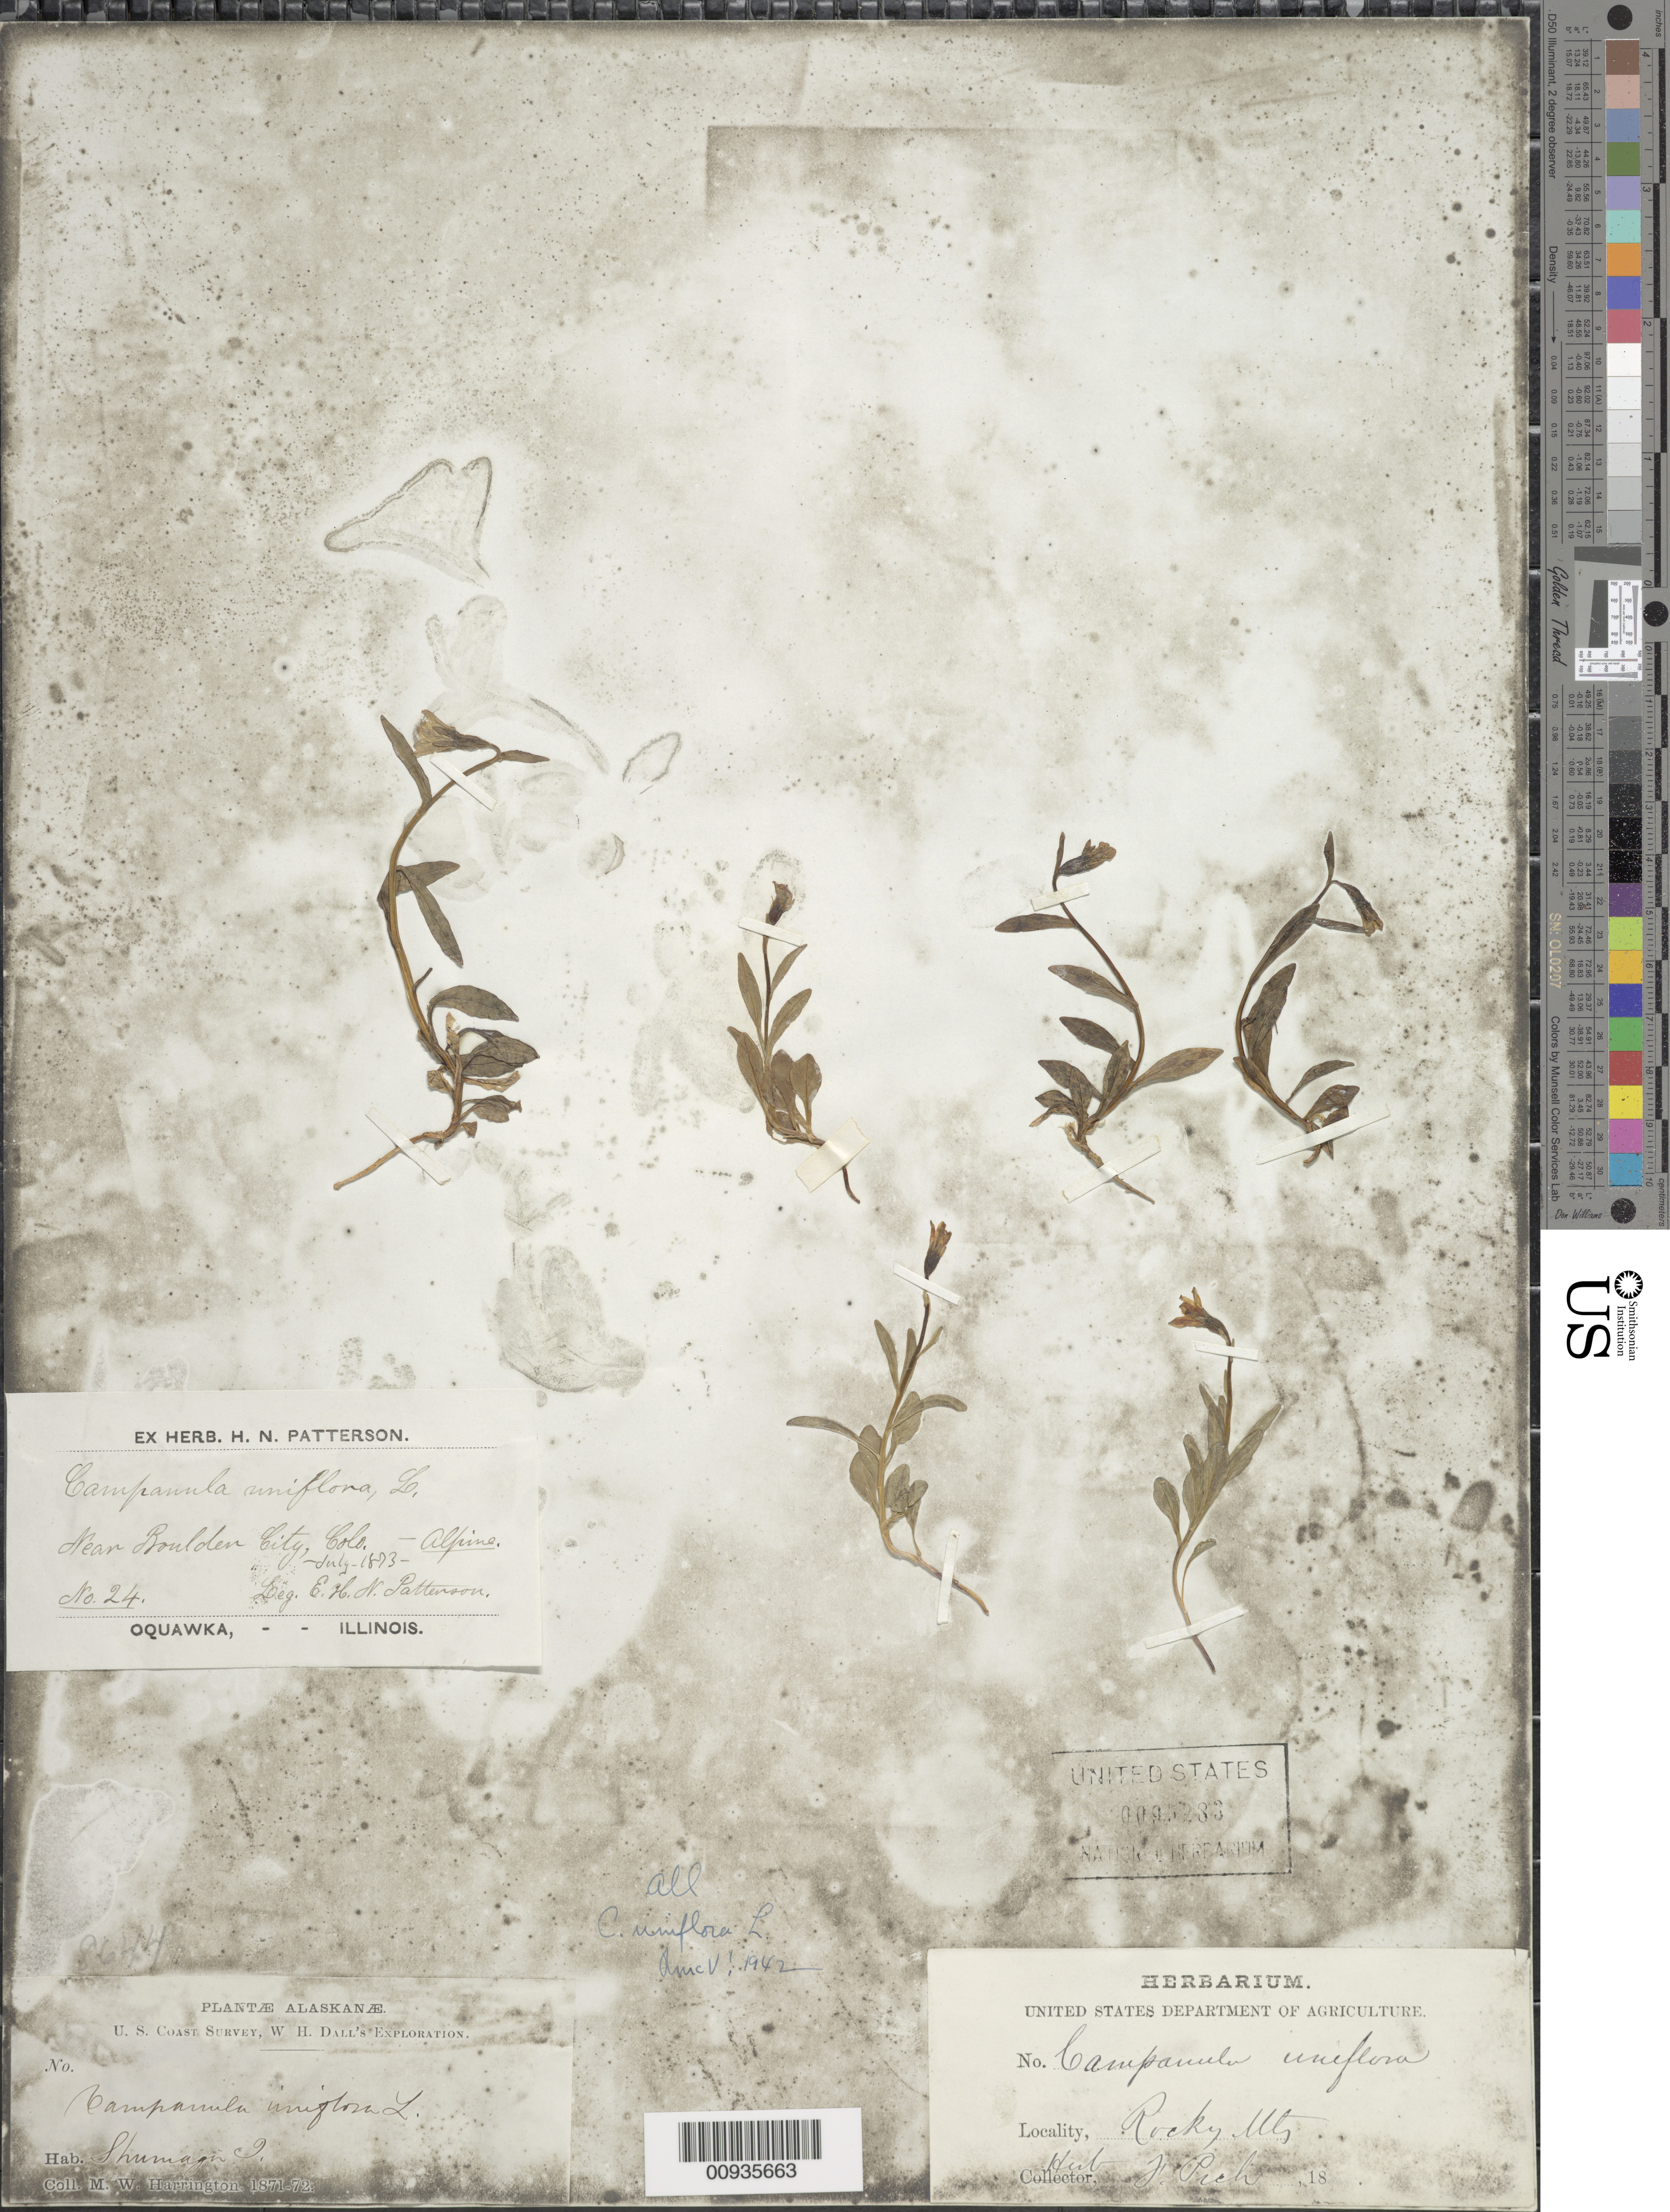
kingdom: Plantae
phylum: Tracheophyta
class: Magnoliopsida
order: Asterales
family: Campanulaceae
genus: Campanula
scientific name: Campanula uniflora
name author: L.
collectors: H. N. Patterson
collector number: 24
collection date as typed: July 1873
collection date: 1873-07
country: United States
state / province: Colorado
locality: Near Boulder City.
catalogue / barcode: US 95283